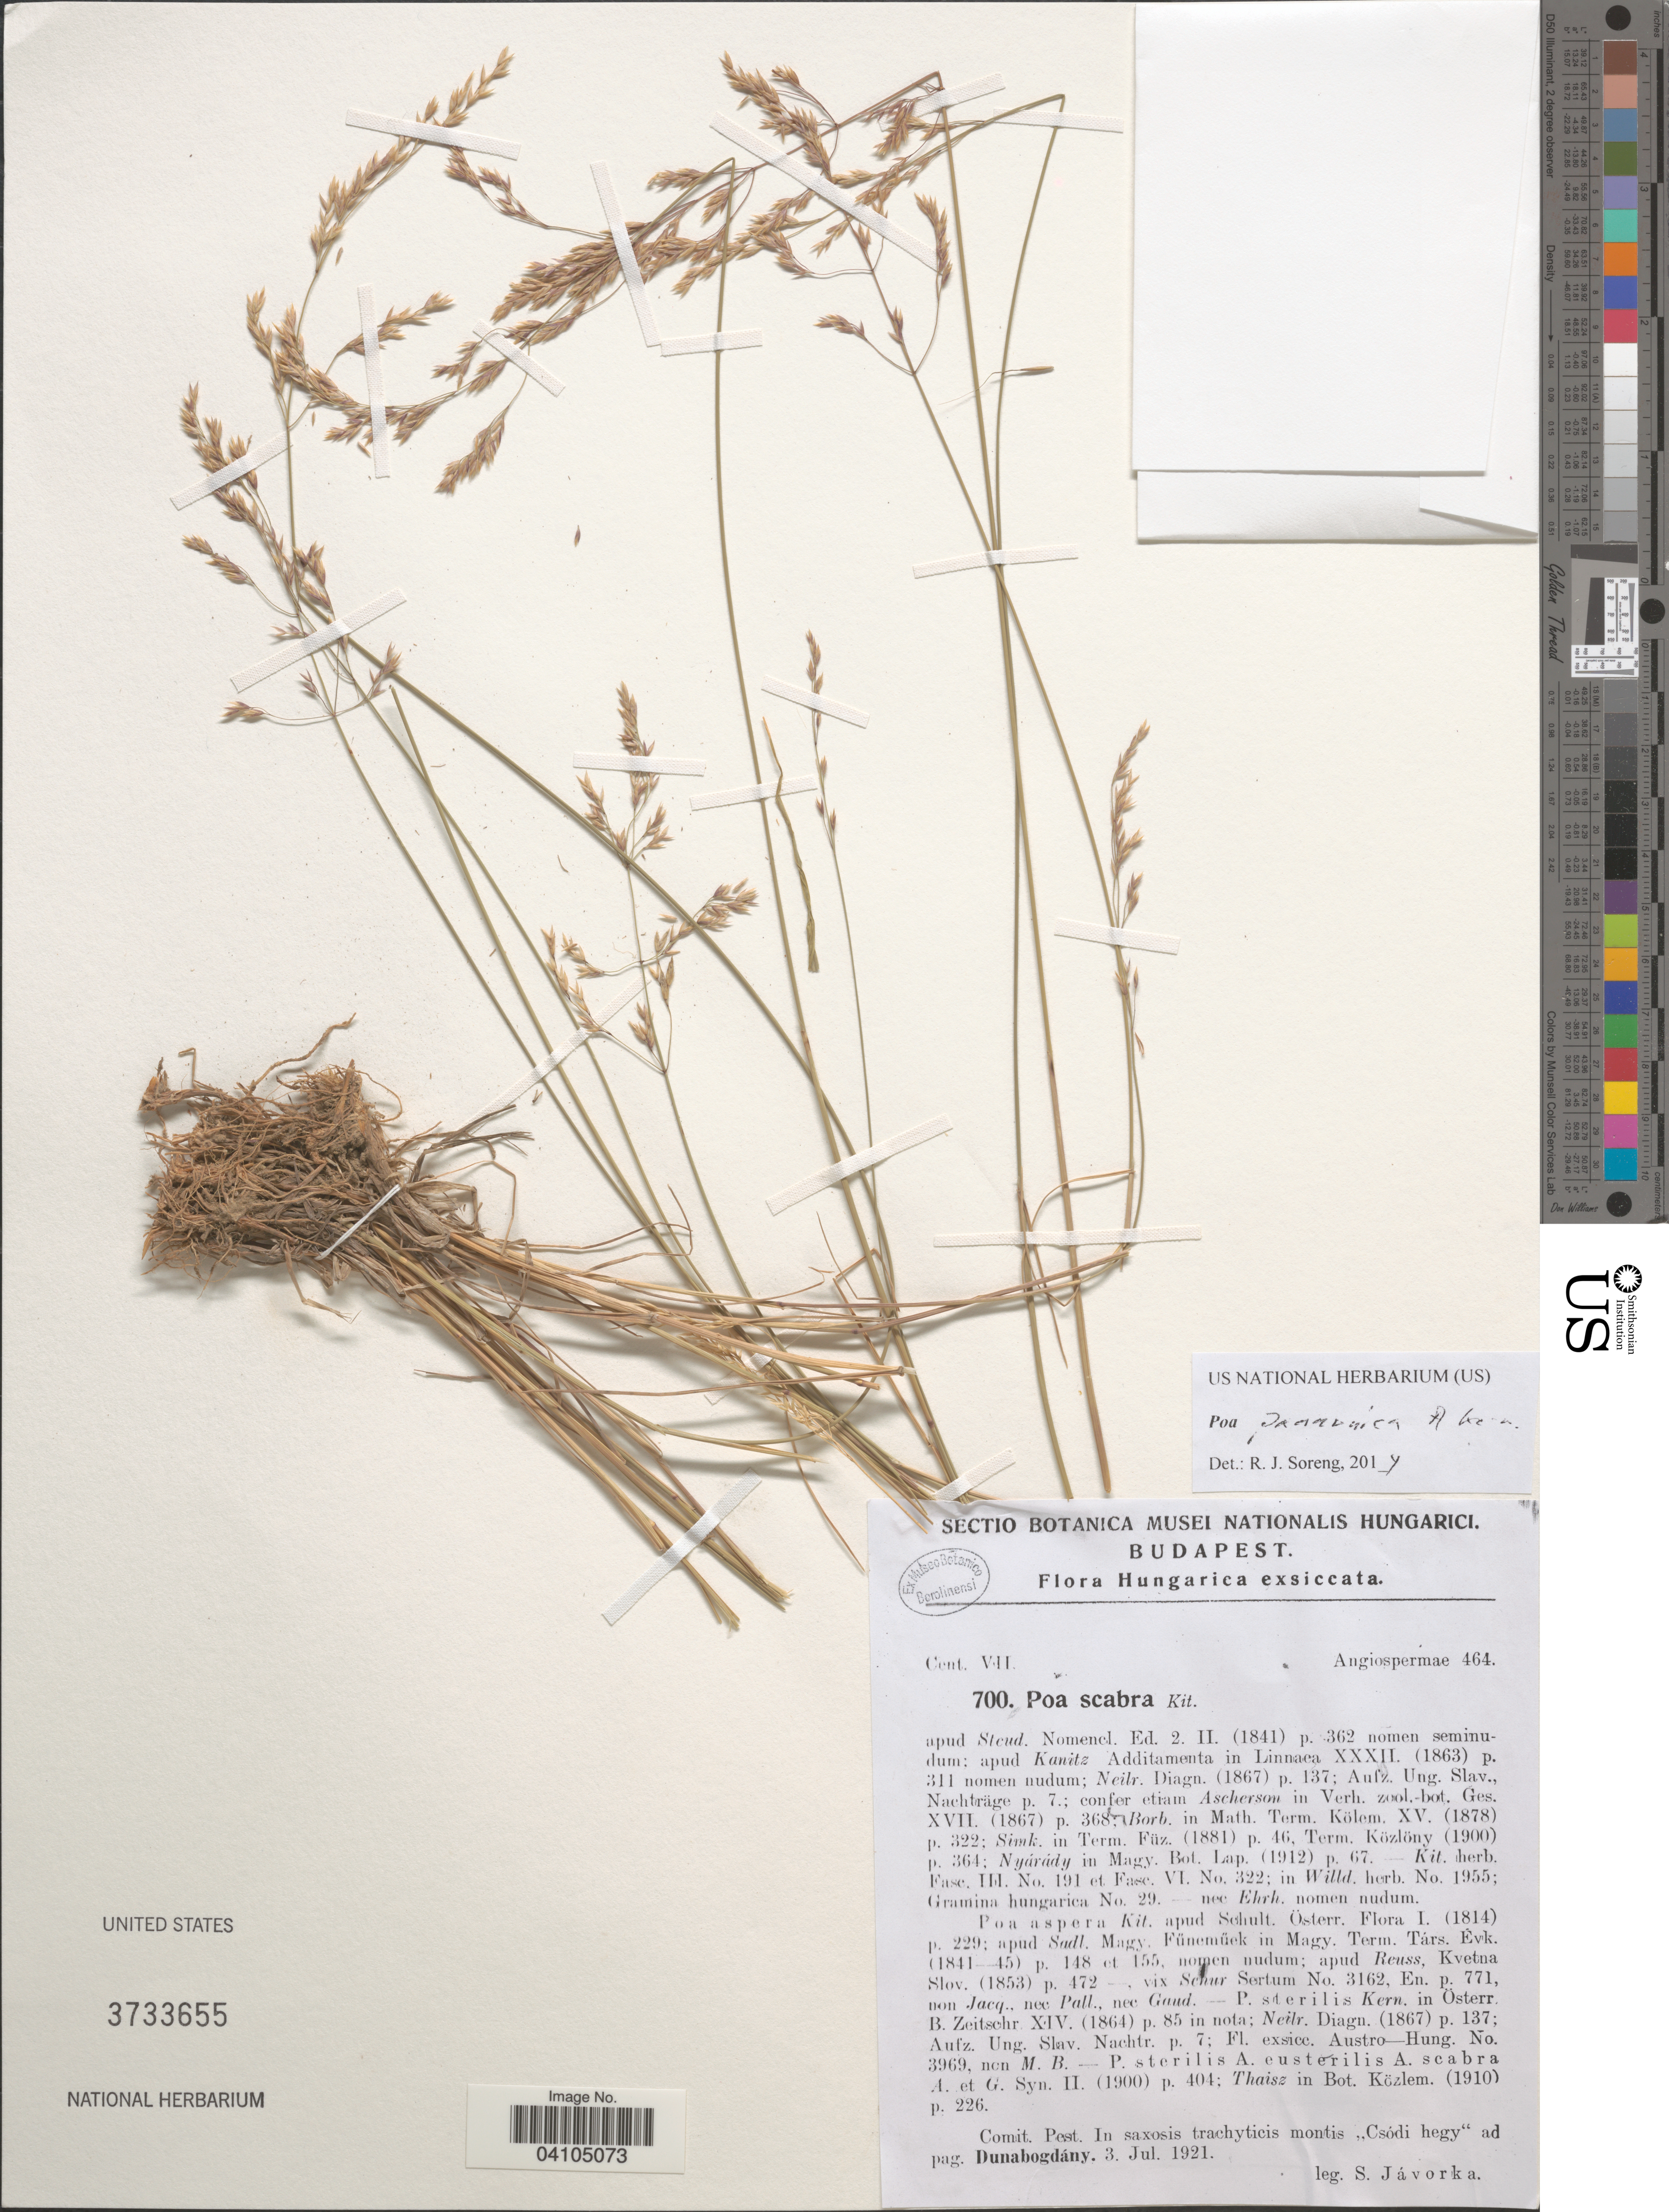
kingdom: Plantae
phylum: Tracheophyta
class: Liliopsida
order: Poales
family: Poaceae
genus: Poa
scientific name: Poa pannonica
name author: A. Kern.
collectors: S. Javorka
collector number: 700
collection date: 1921-07-03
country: Hungary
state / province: Pest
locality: Hungarica. Comit. Pest. In saxosis trachyticis montis ,,Csódi hegy' ad pag. Dunabogdány.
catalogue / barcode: US 3733655